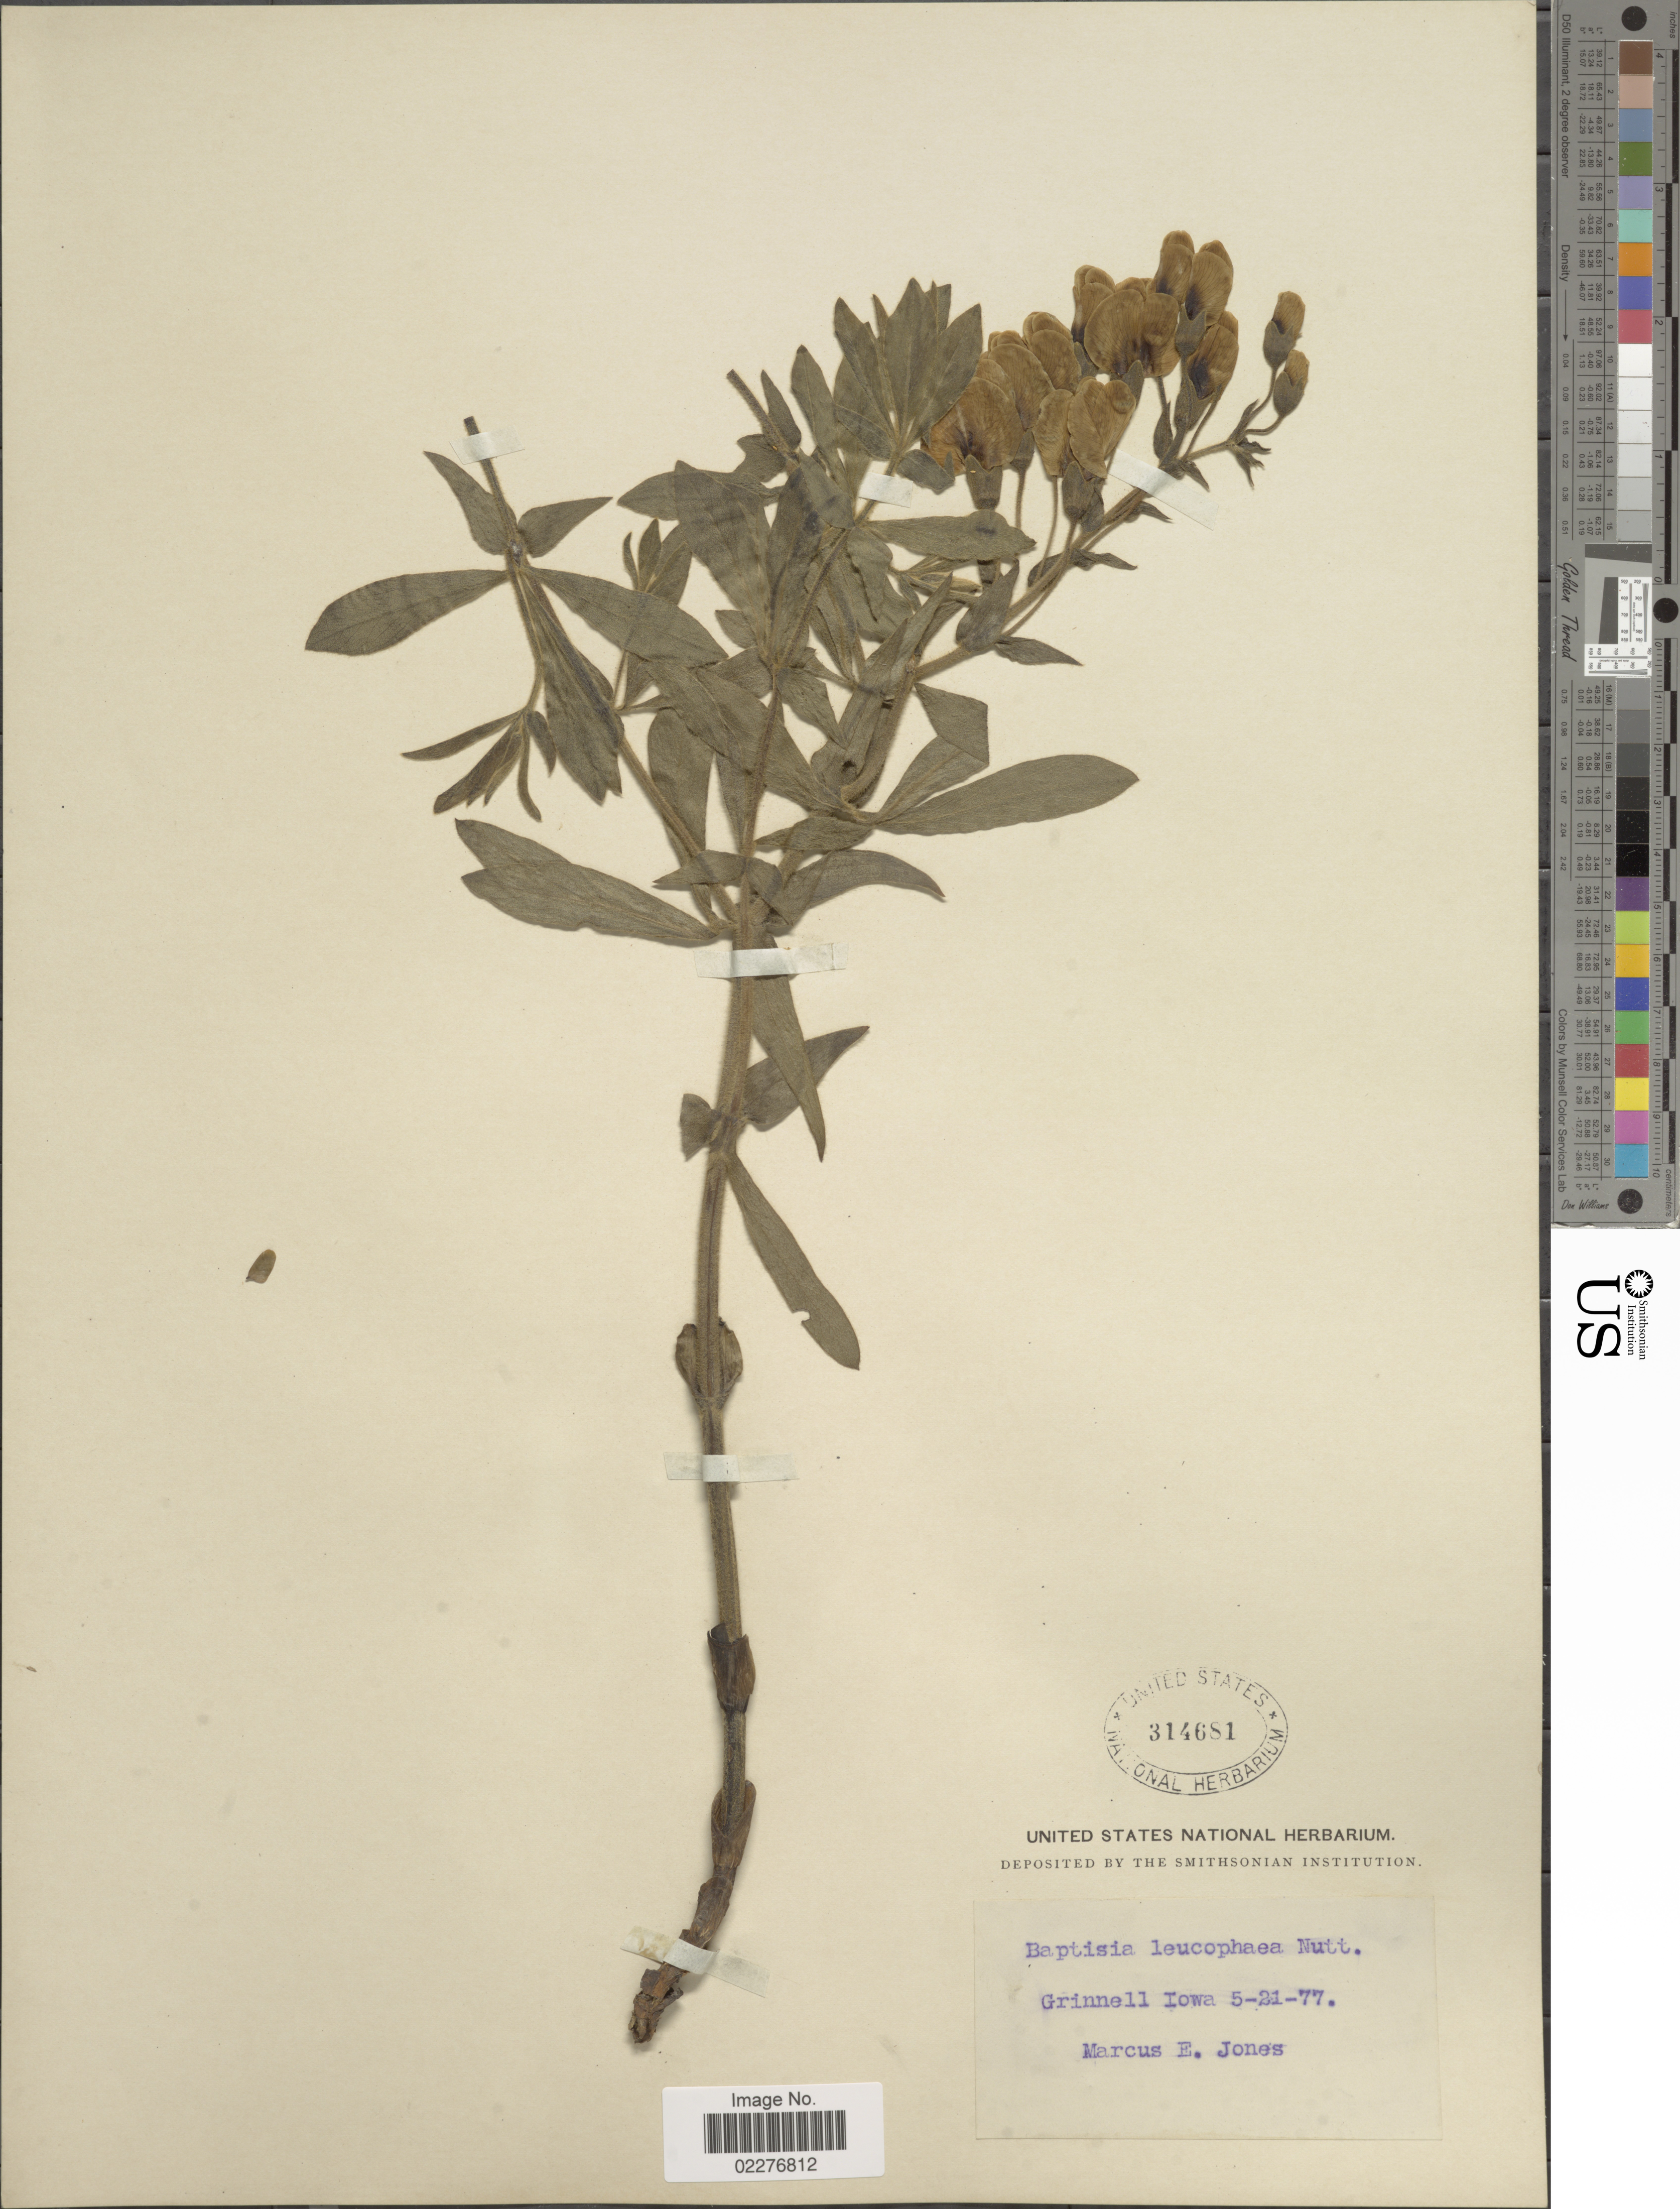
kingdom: Plantae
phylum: Tracheophyta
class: Magnoliopsida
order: Fabales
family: Fabaceae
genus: Baptisia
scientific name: Baptisia leucophaea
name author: Nutt.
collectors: M. E. Jones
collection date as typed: Transcribed d/m/y: 21/5/77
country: United States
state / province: Iowa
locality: Grinnell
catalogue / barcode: US 314681